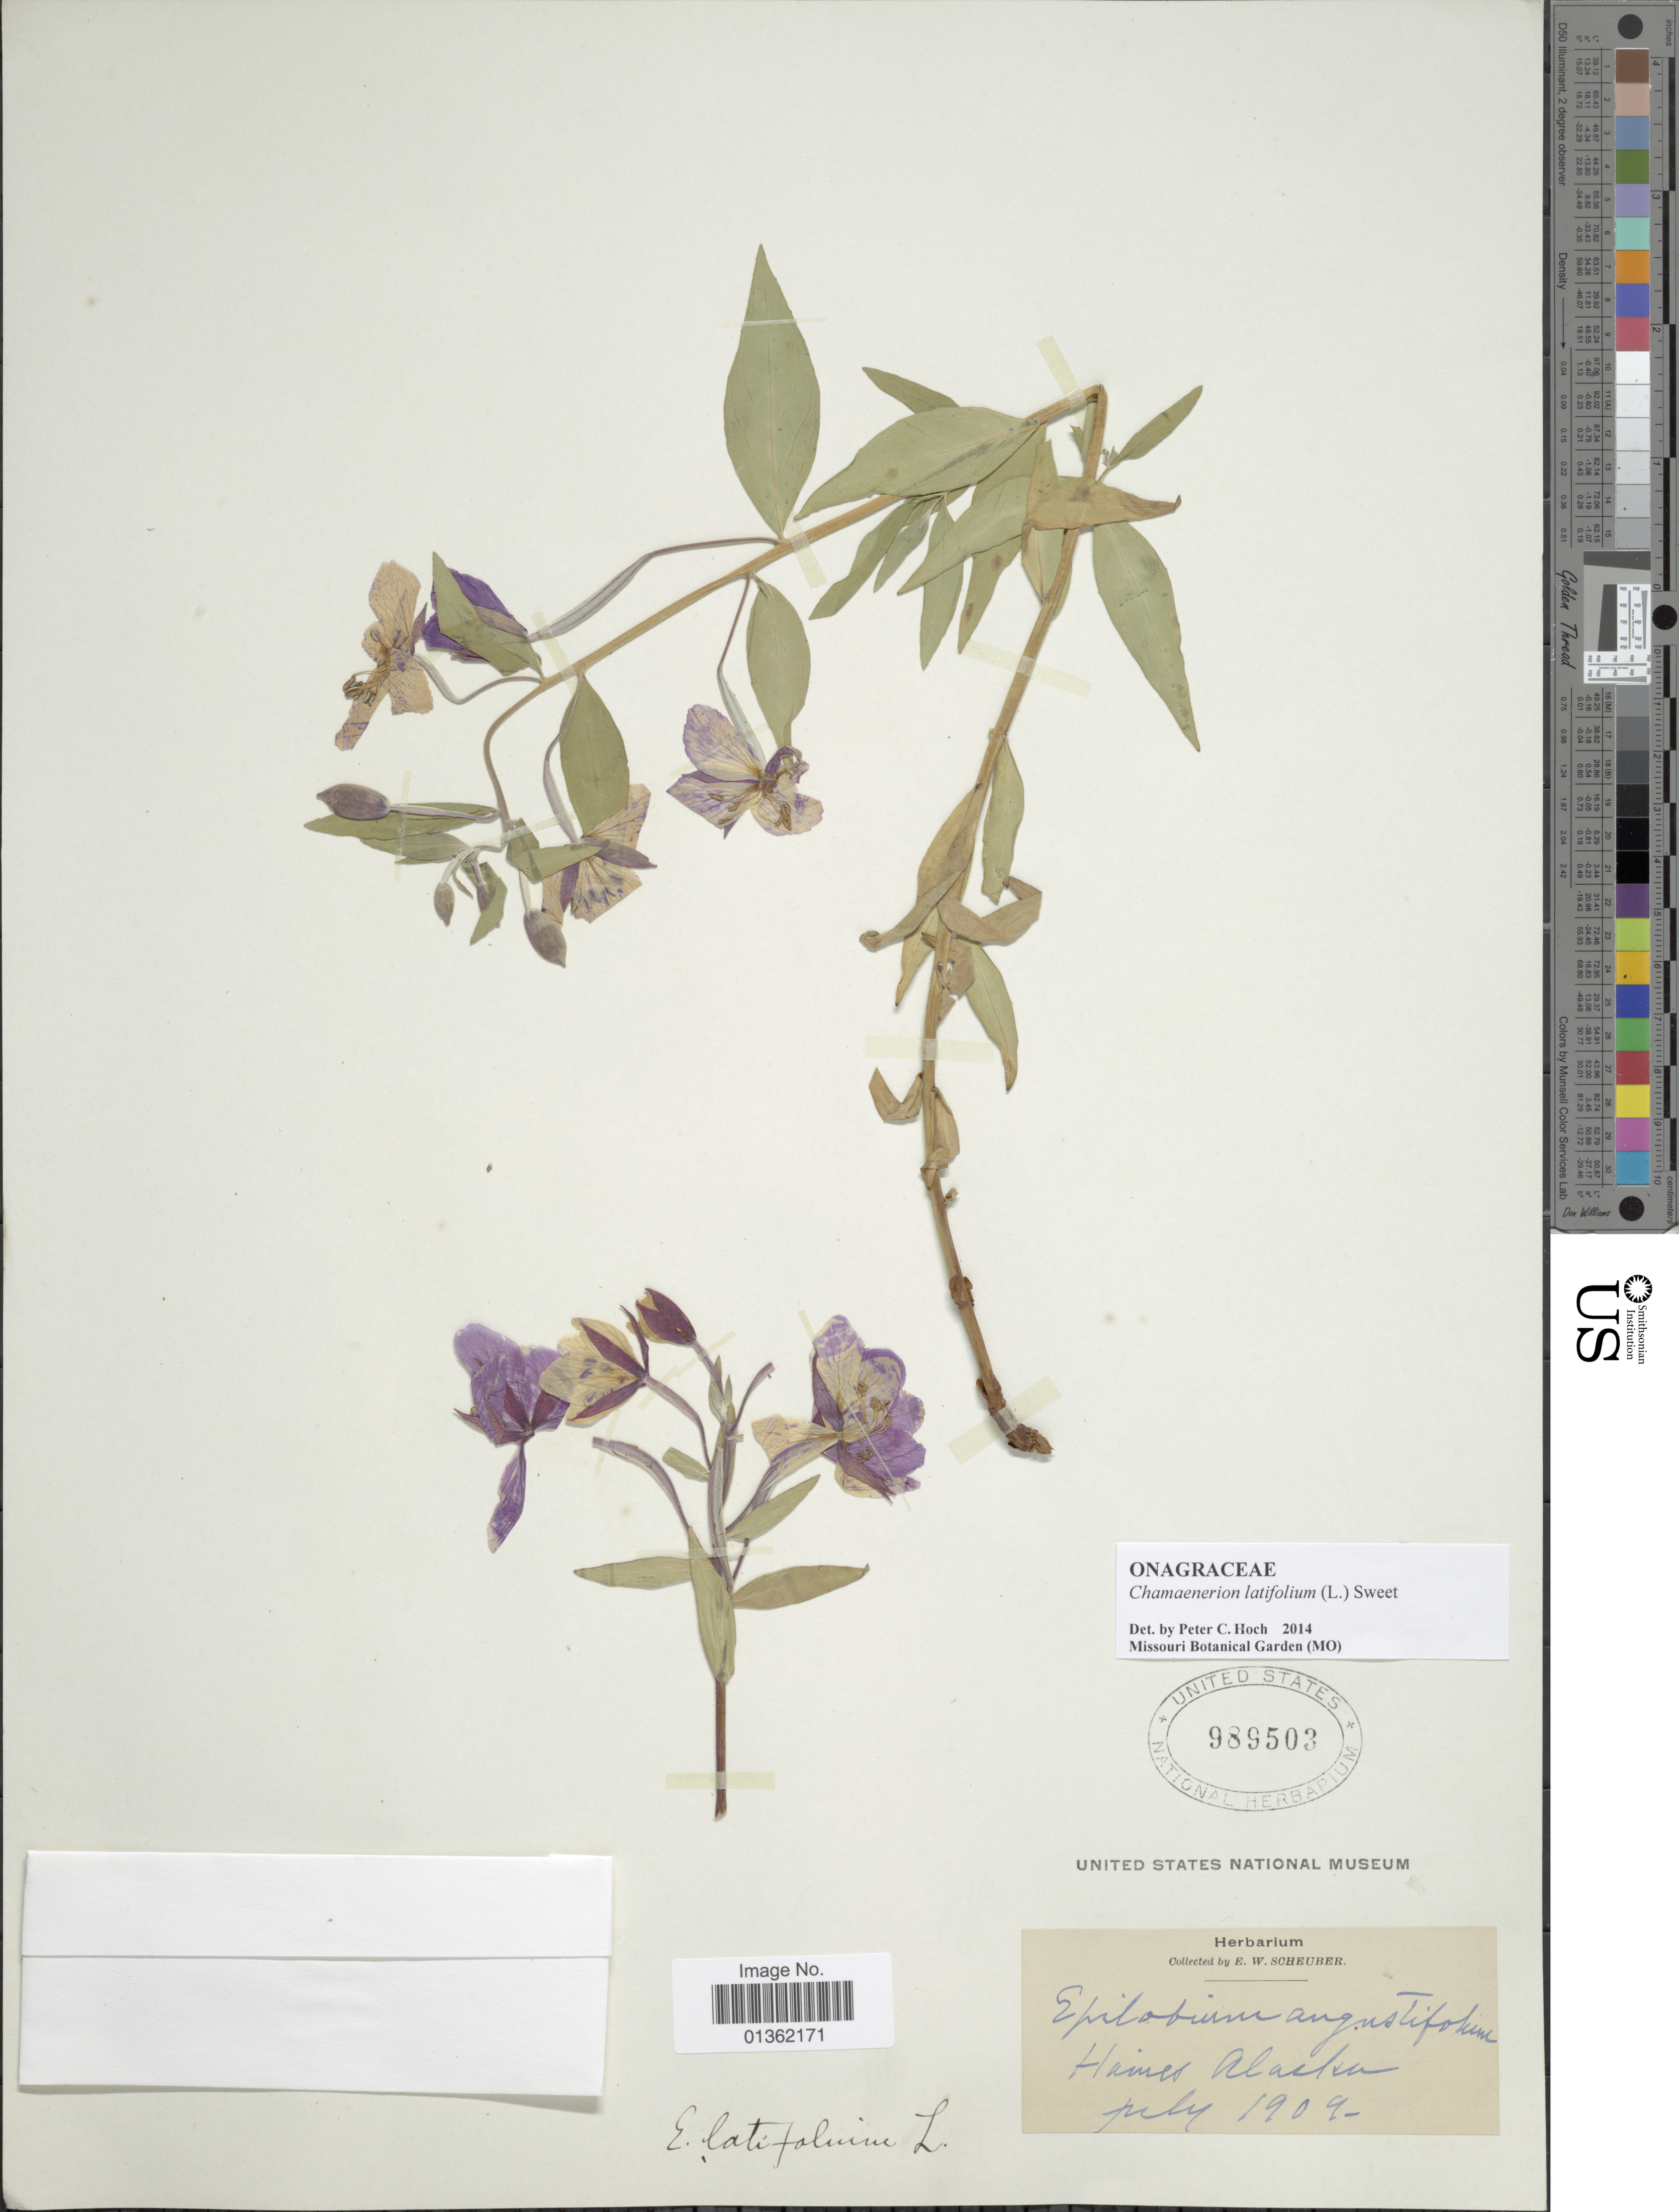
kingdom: Plantae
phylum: Tracheophyta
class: Magnoliopsida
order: Myrtales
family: Onagraceae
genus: Chamaenerion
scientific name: Chamaenerion latifolium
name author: (L.) Th. Fr. & Lange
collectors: E. Scheuber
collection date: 1909-07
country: United States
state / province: Alaska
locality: Haines.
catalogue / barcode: US 989503